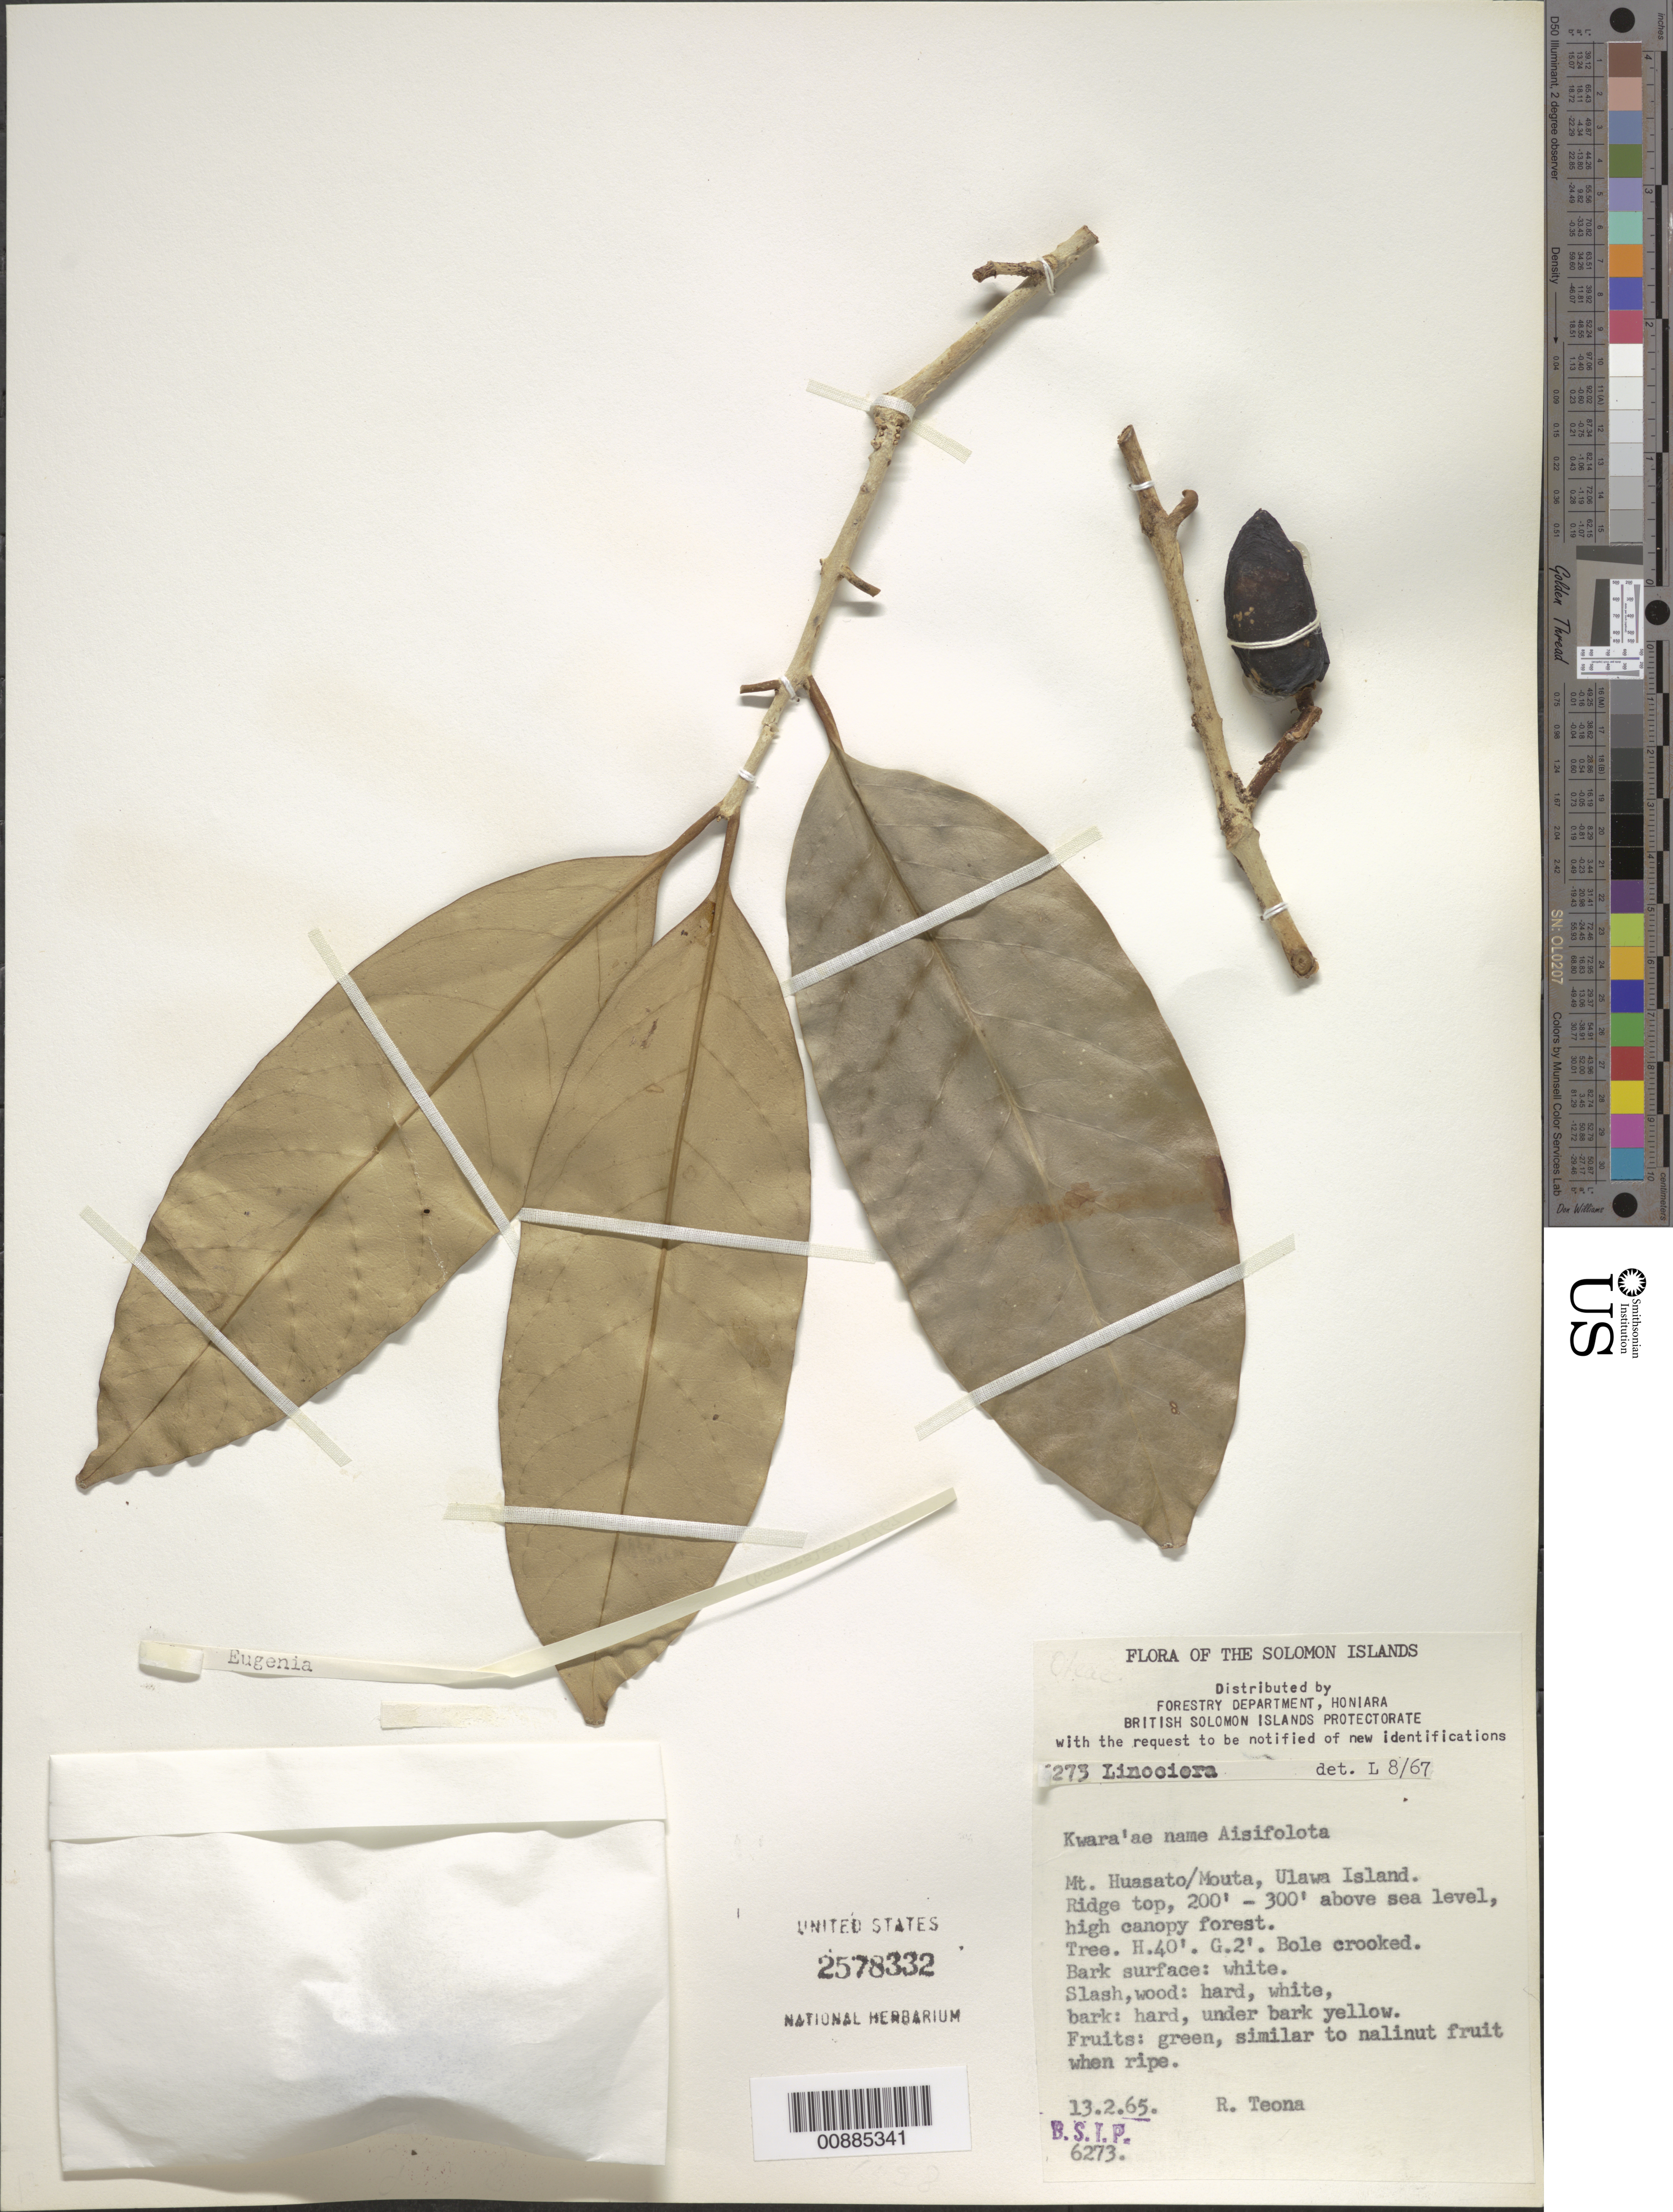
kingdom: Plantae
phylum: Tracheophyta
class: Magnoliopsida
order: Lamiales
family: Oleaceae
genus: Chionanthus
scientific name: Chionanthus sessiliflorus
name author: (Hemsl.) Kiew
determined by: Kiew, R.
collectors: R. Teona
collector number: BSIP 6273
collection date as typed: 13 Feb 1965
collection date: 1965-02-13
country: Solomon Islands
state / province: Makira-Ulawa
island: Ulawa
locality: Mt. Huasato/Mouta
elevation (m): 61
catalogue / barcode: US 2578332